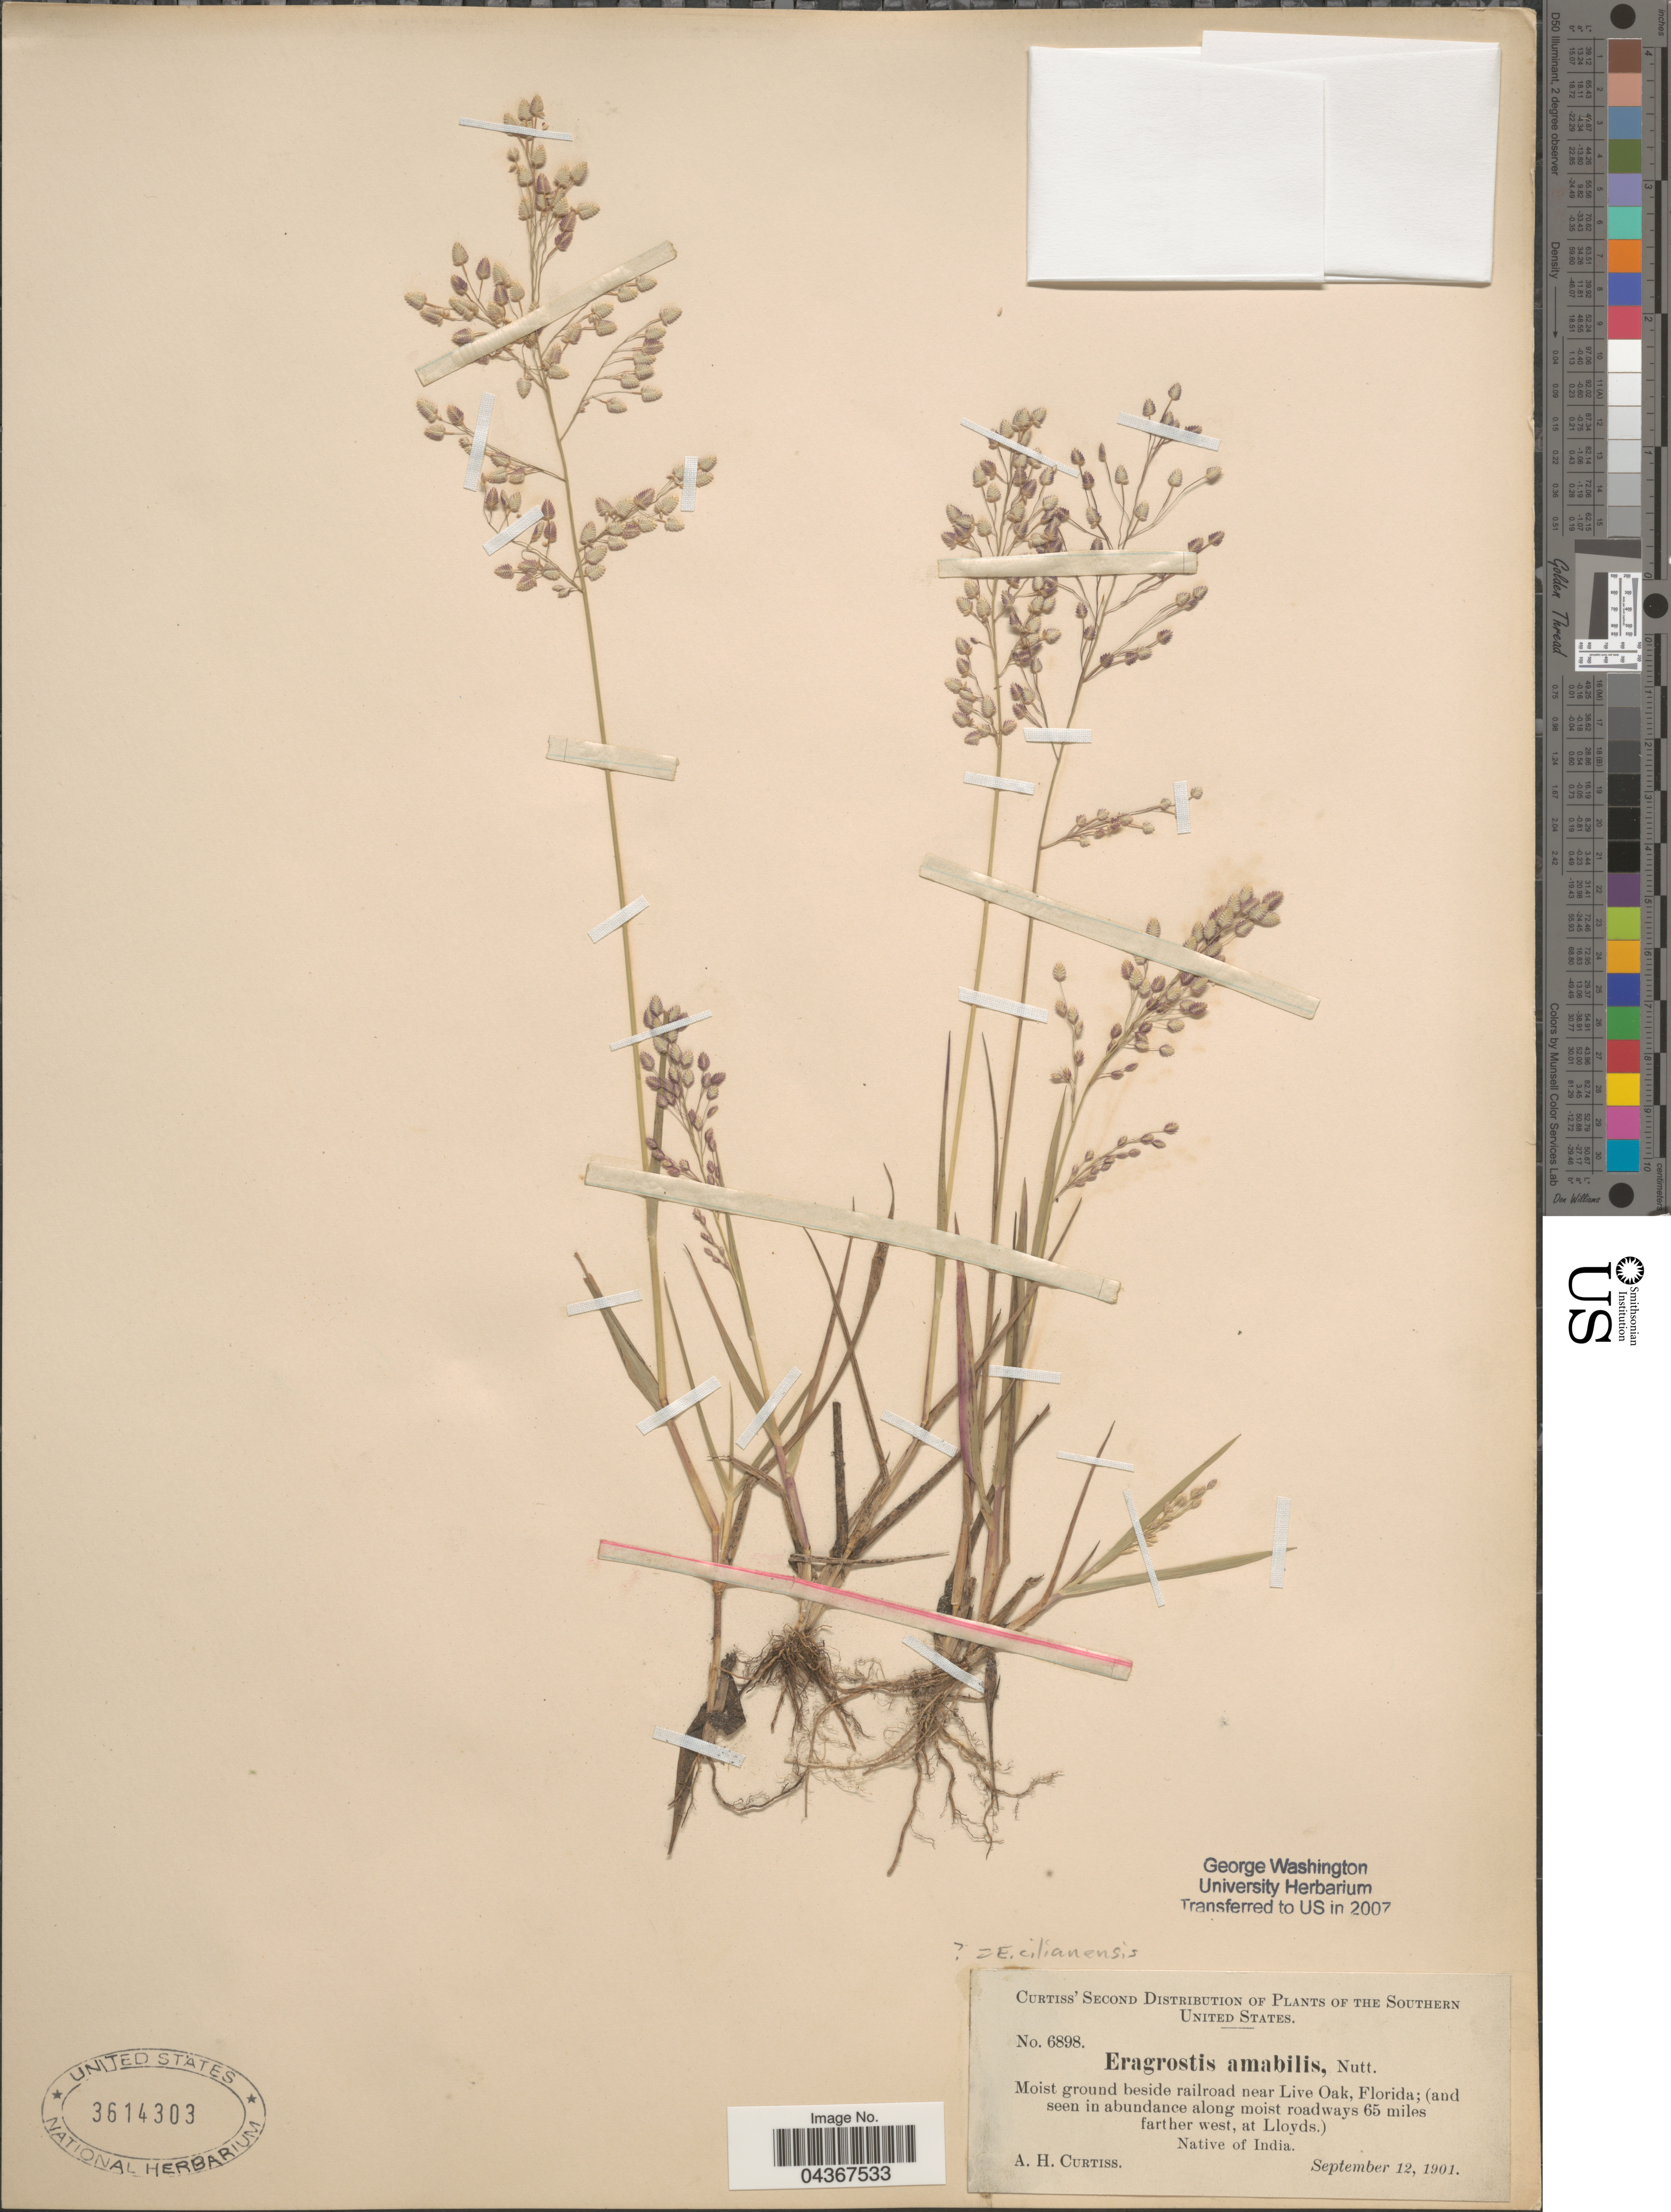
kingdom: Plantae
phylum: Tracheophyta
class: Liliopsida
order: Poales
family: Poaceae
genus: Eragrostis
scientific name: Eragrostis cilianensis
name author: (Bellardi) Vignolo ex Janch.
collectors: A. H. Curtiss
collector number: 6898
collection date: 1901-09-12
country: United States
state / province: Florida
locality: The Southern United States. Moist ground beside railroad near Live Oak; (along moist roadways 65 miles farther west, at Lloyds).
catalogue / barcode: US 3614303